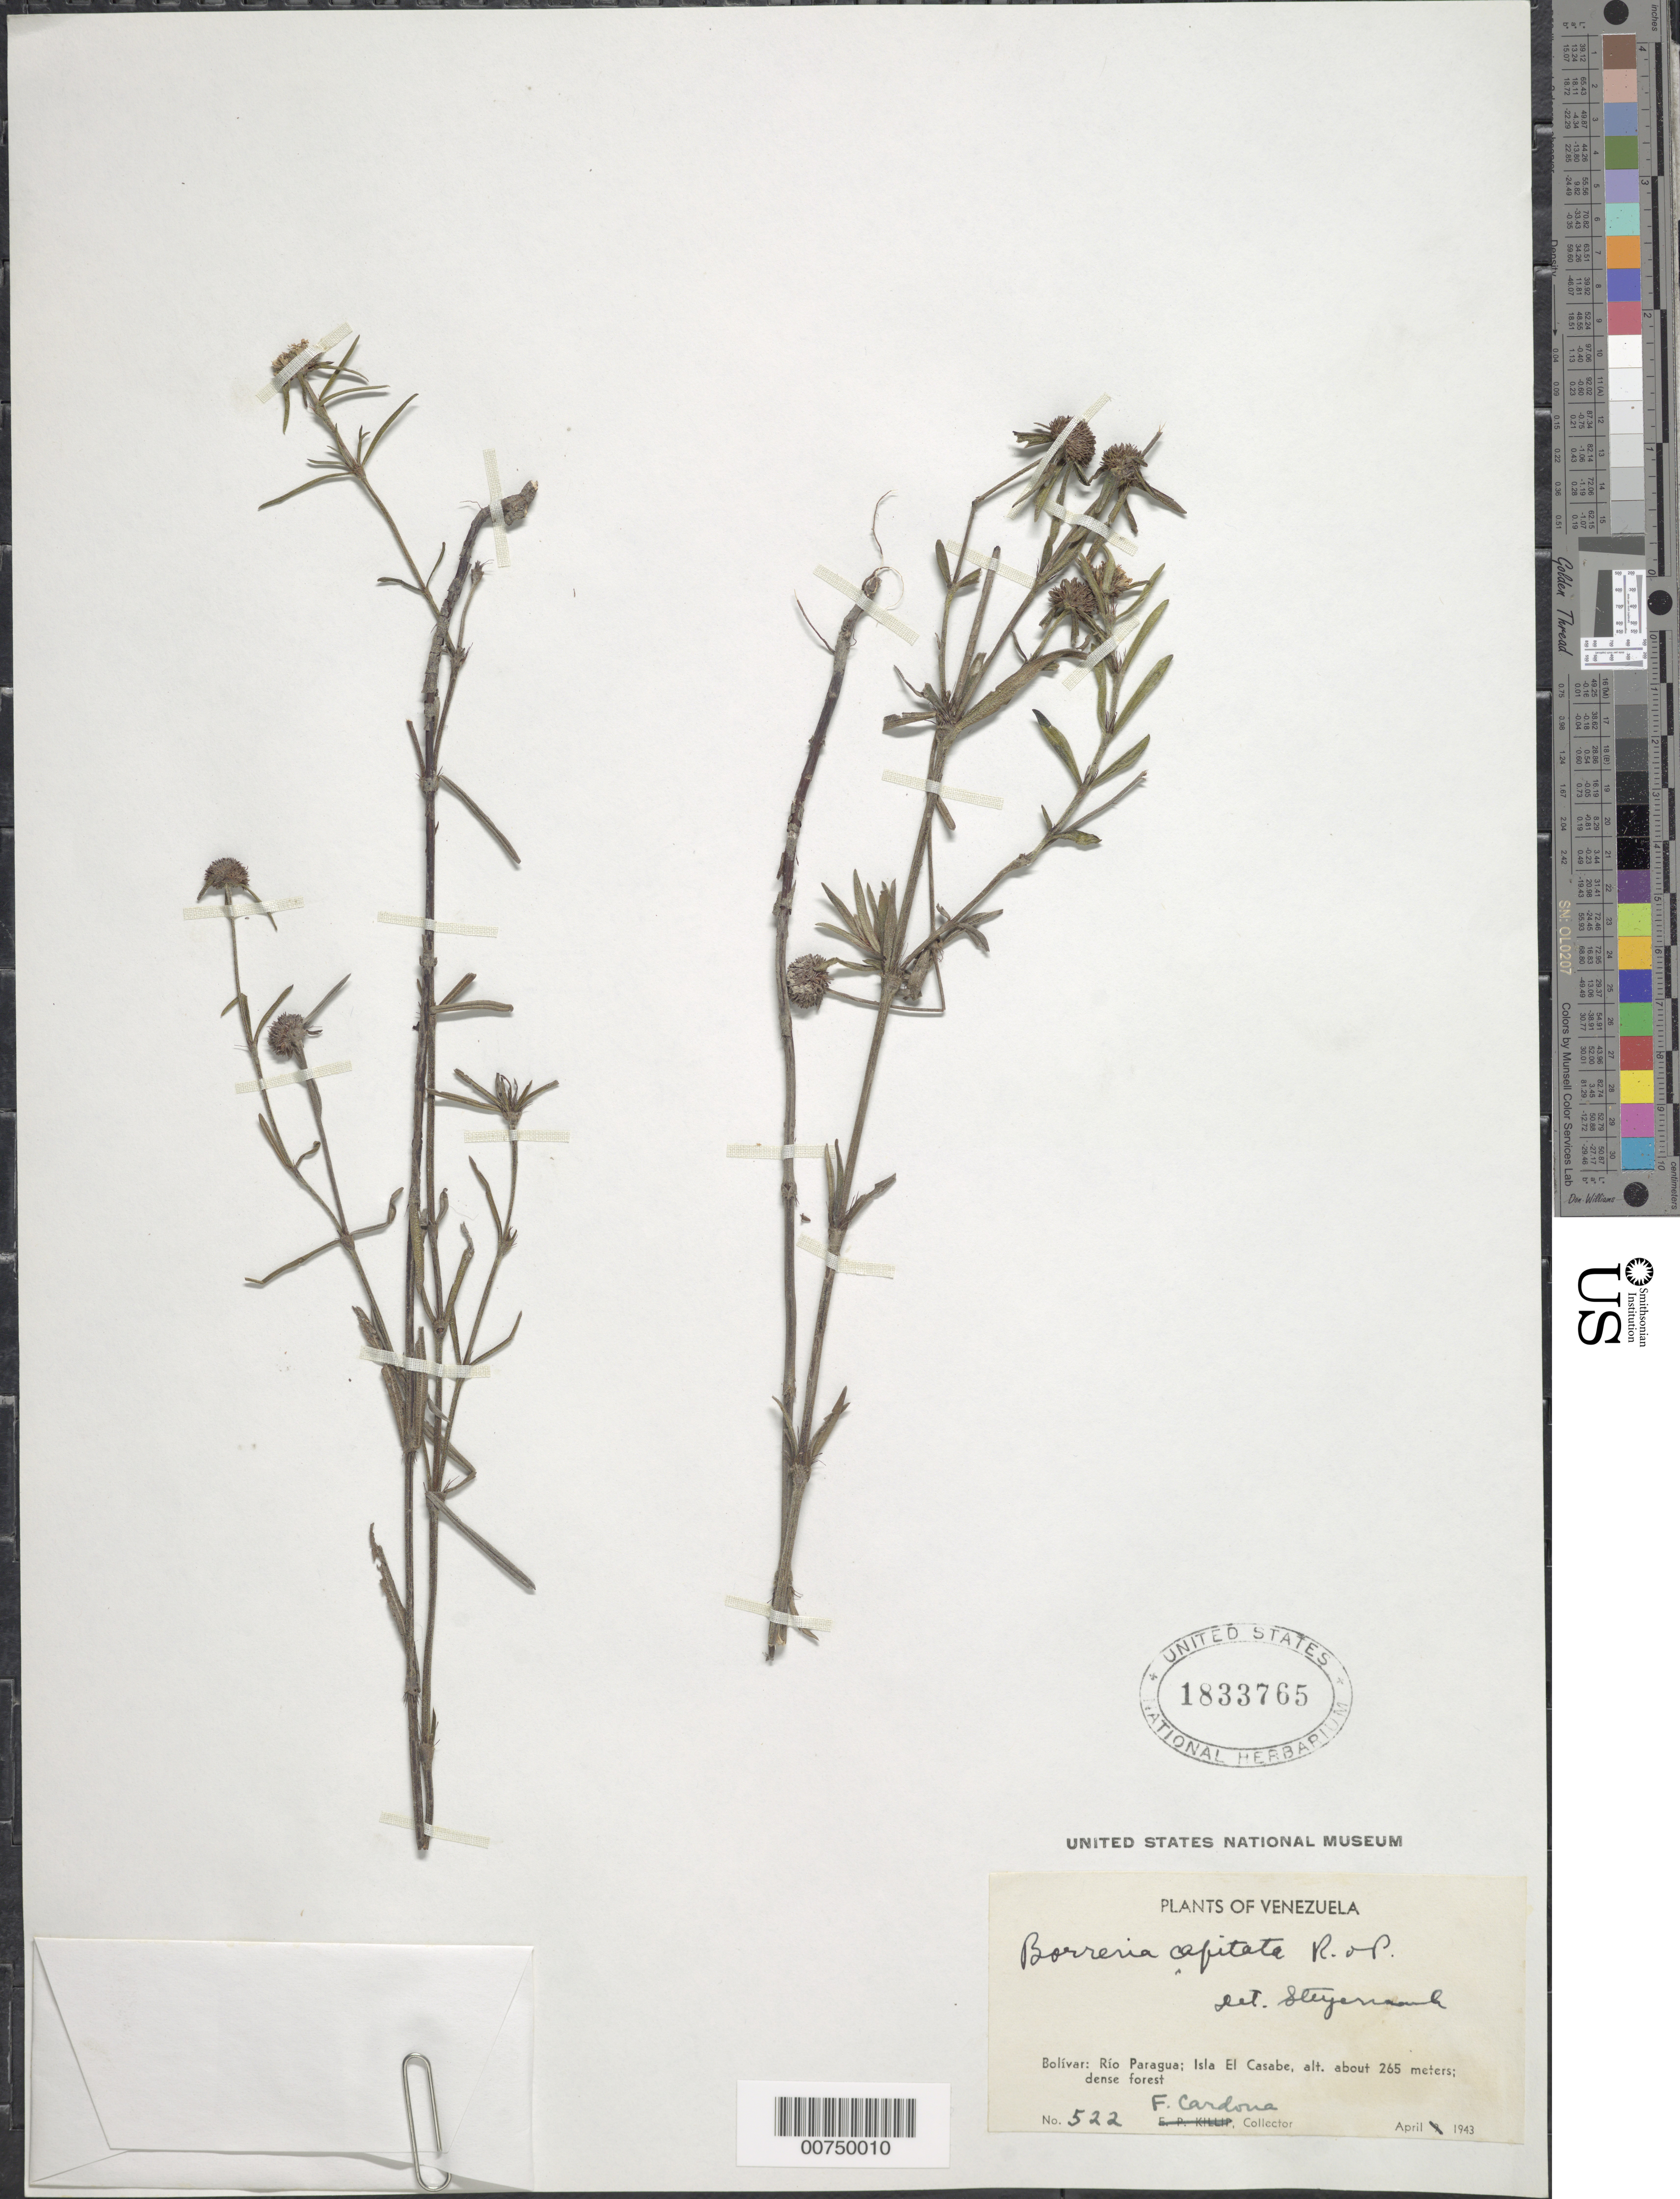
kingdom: Plantae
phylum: Tracheophyta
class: Magnoliopsida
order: Gentianales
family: Rubiaceae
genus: Borreria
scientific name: Borreria capitata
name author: (Ruiz & Pav.) DC.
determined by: Steyermark, Julian A., (VEN)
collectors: F. Cardona Puig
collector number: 522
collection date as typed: Apr-43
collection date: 1943-04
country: Venezuela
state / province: Bolívar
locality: Río Paragua, Isla El Casabe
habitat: Dense forest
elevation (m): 265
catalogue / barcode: US 1833765